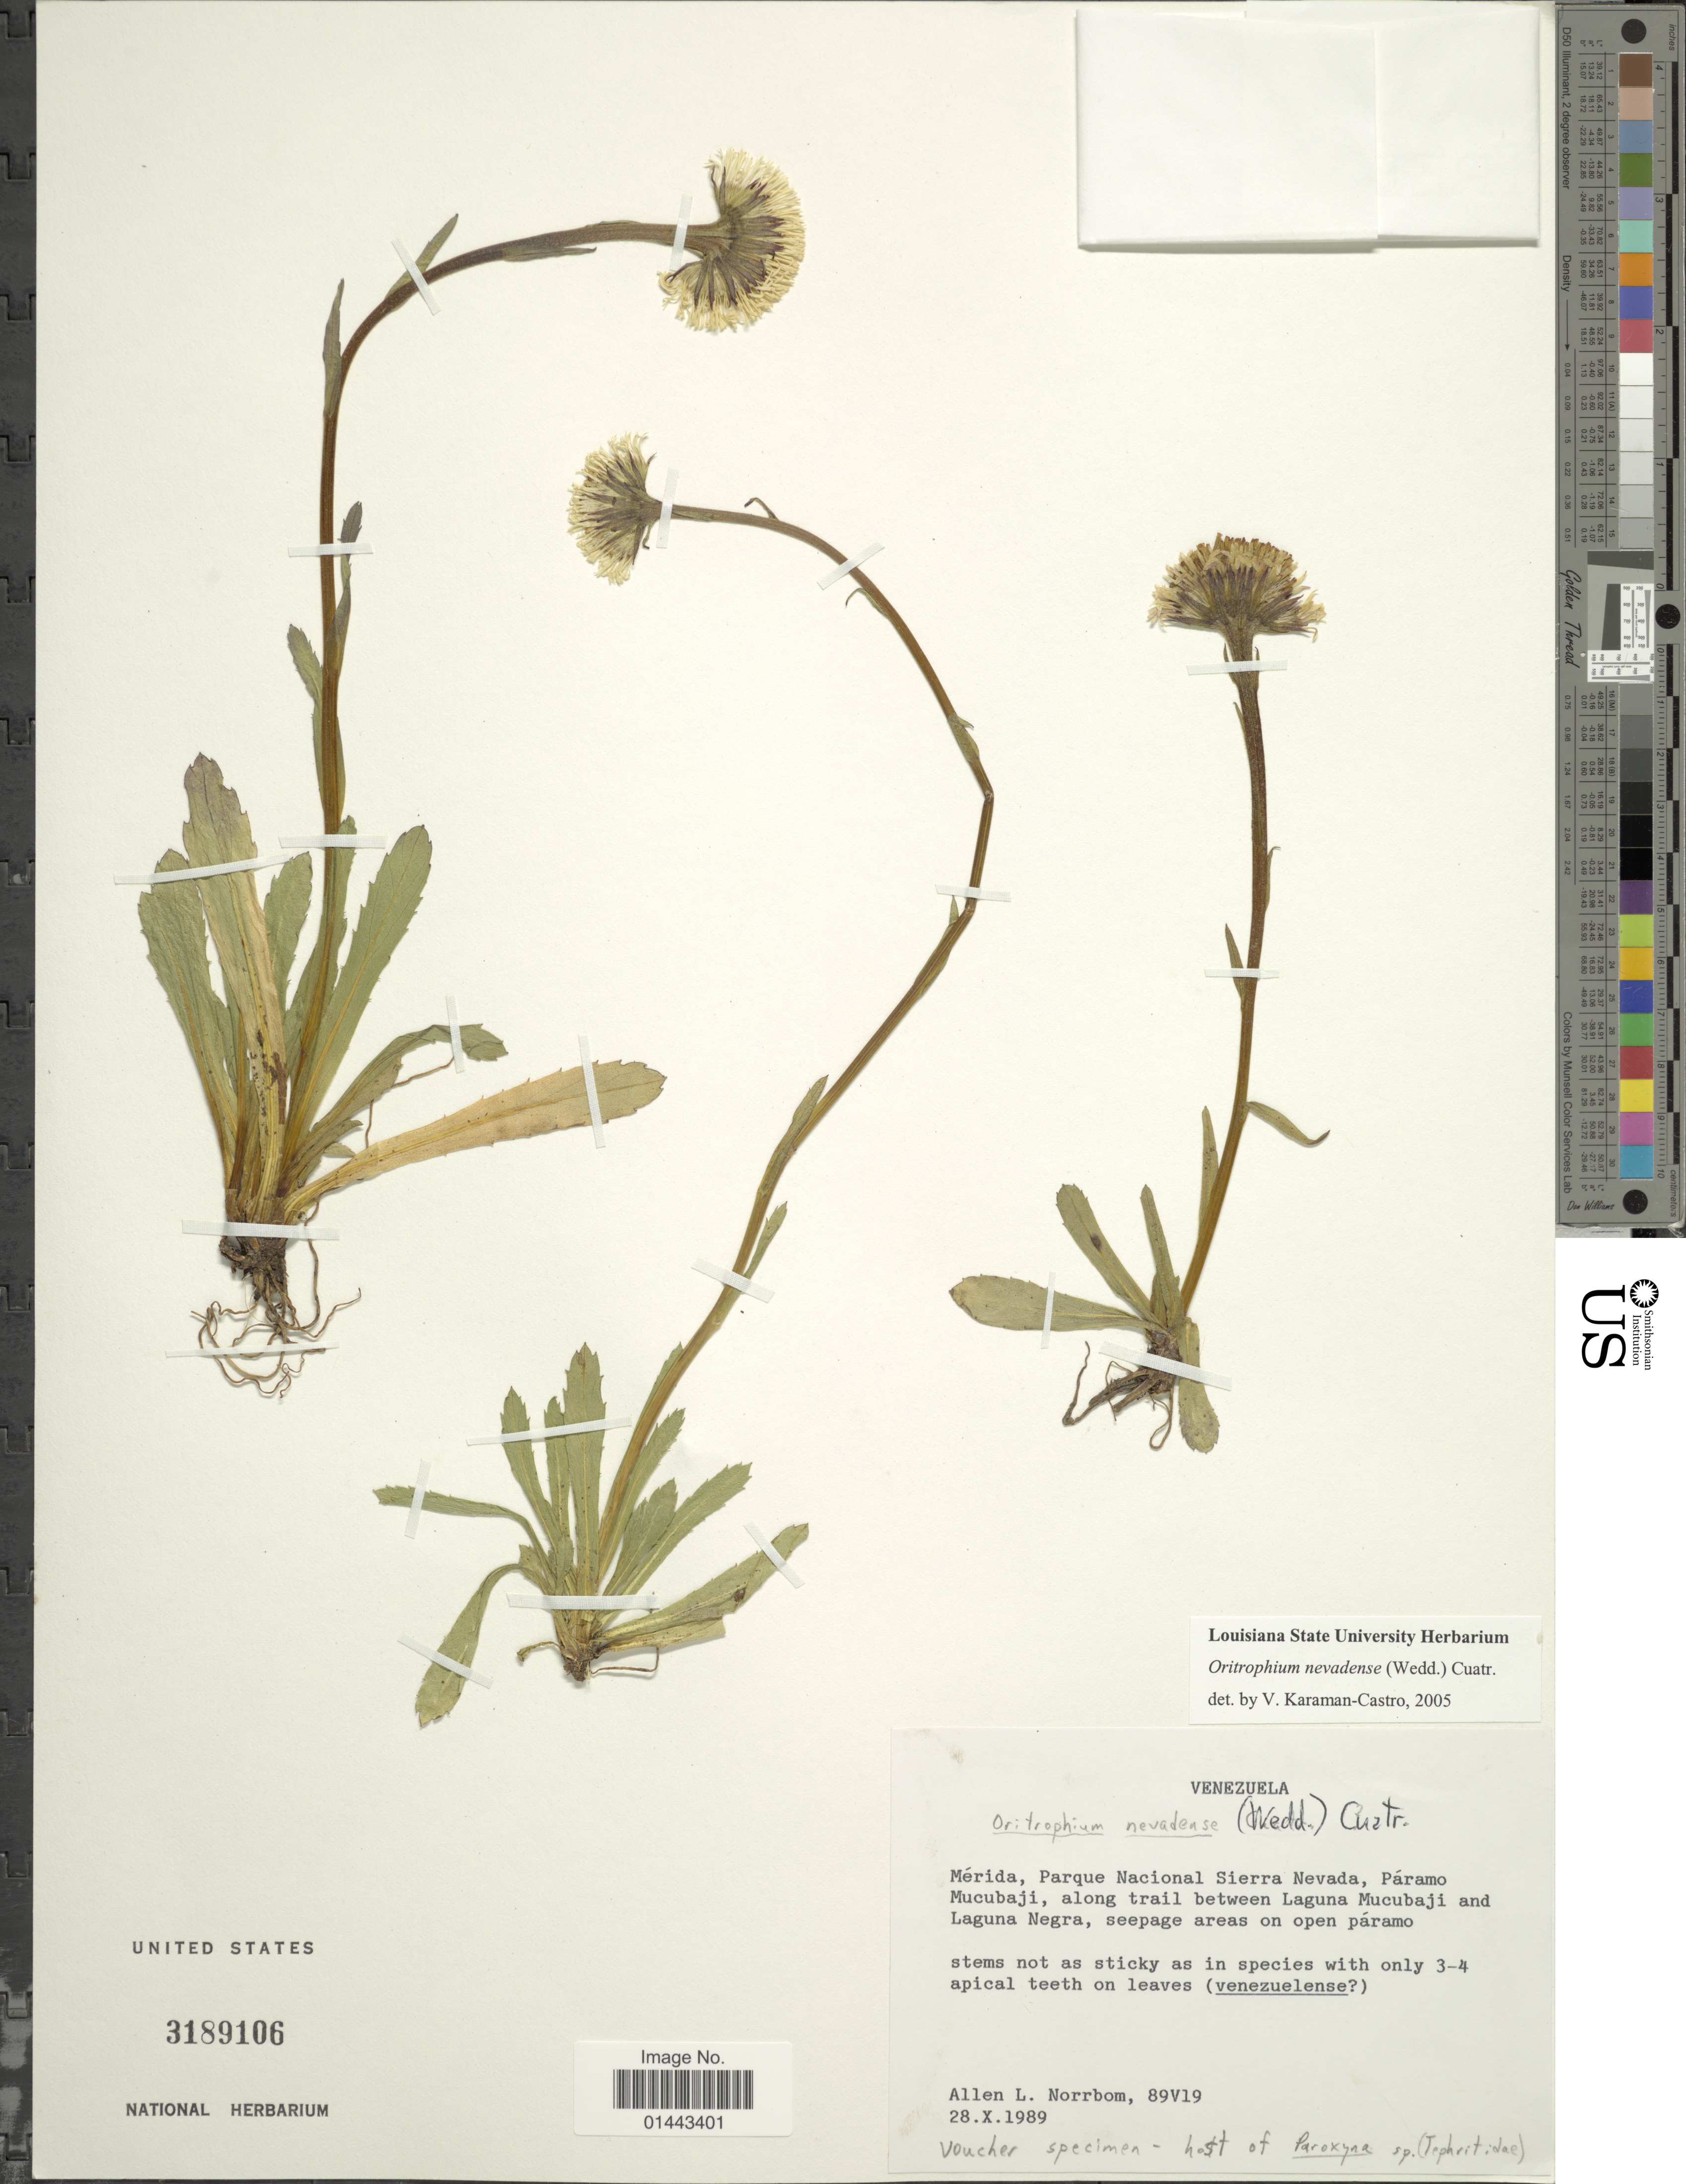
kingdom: Plantae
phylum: Tracheophyta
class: Magnoliopsida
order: Asterales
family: Asteraceae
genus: Oritrophium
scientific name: Oritrophium nevadense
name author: (Wedd.) Cuatrec.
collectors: A. L. Norrbom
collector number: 89V19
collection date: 1989-10-28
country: Venezuela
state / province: Mérida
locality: Parque Nacional Sierra Nevada, Paramo Mucubaji, along trail between Laguna Mucubaji and Laguna Negra, seepage areas on open paramo.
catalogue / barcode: US 3189106